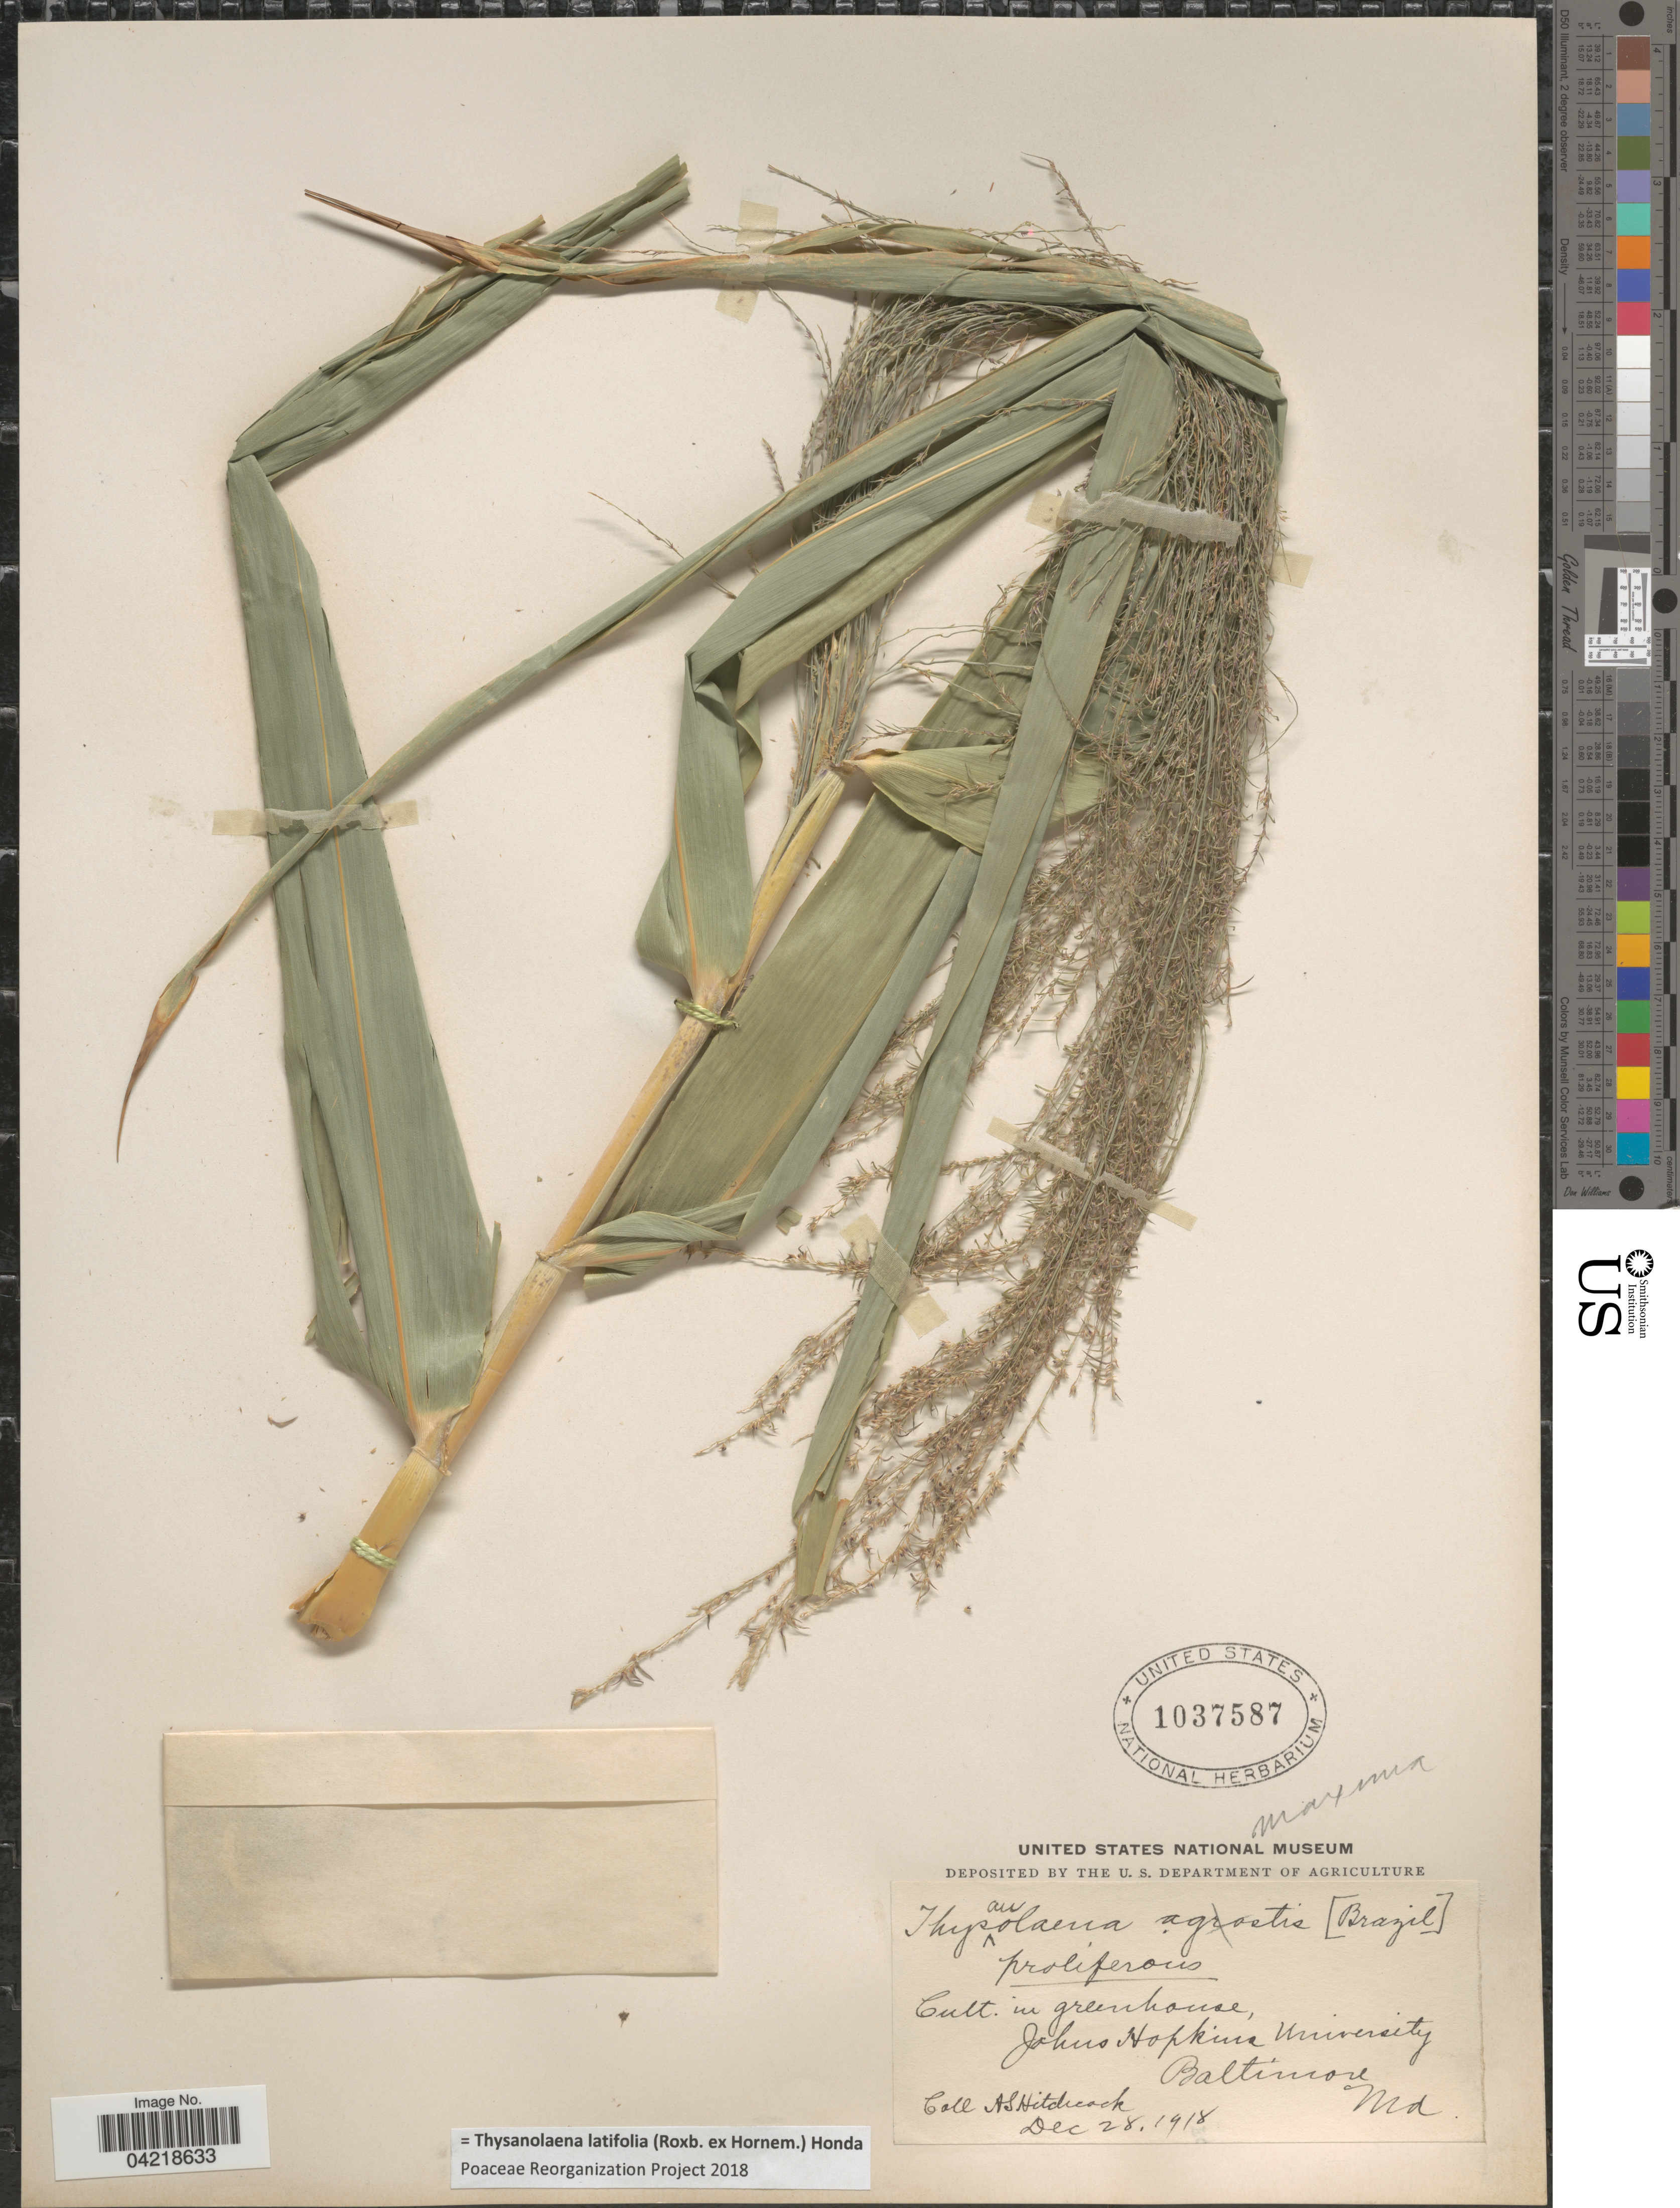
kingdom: Plantae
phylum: Tracheophyta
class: Liliopsida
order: Poales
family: Poaceae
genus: Thysanolaena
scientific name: Thysanolaena latifolia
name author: (Roxb. ex Hornem.) Honda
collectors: A. S. Hitchcock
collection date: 1918-12-28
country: United States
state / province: Maryland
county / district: Baltimore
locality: Cult. in greenhouse, Johns Hopkins University. Baltimore.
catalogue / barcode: US 1037587